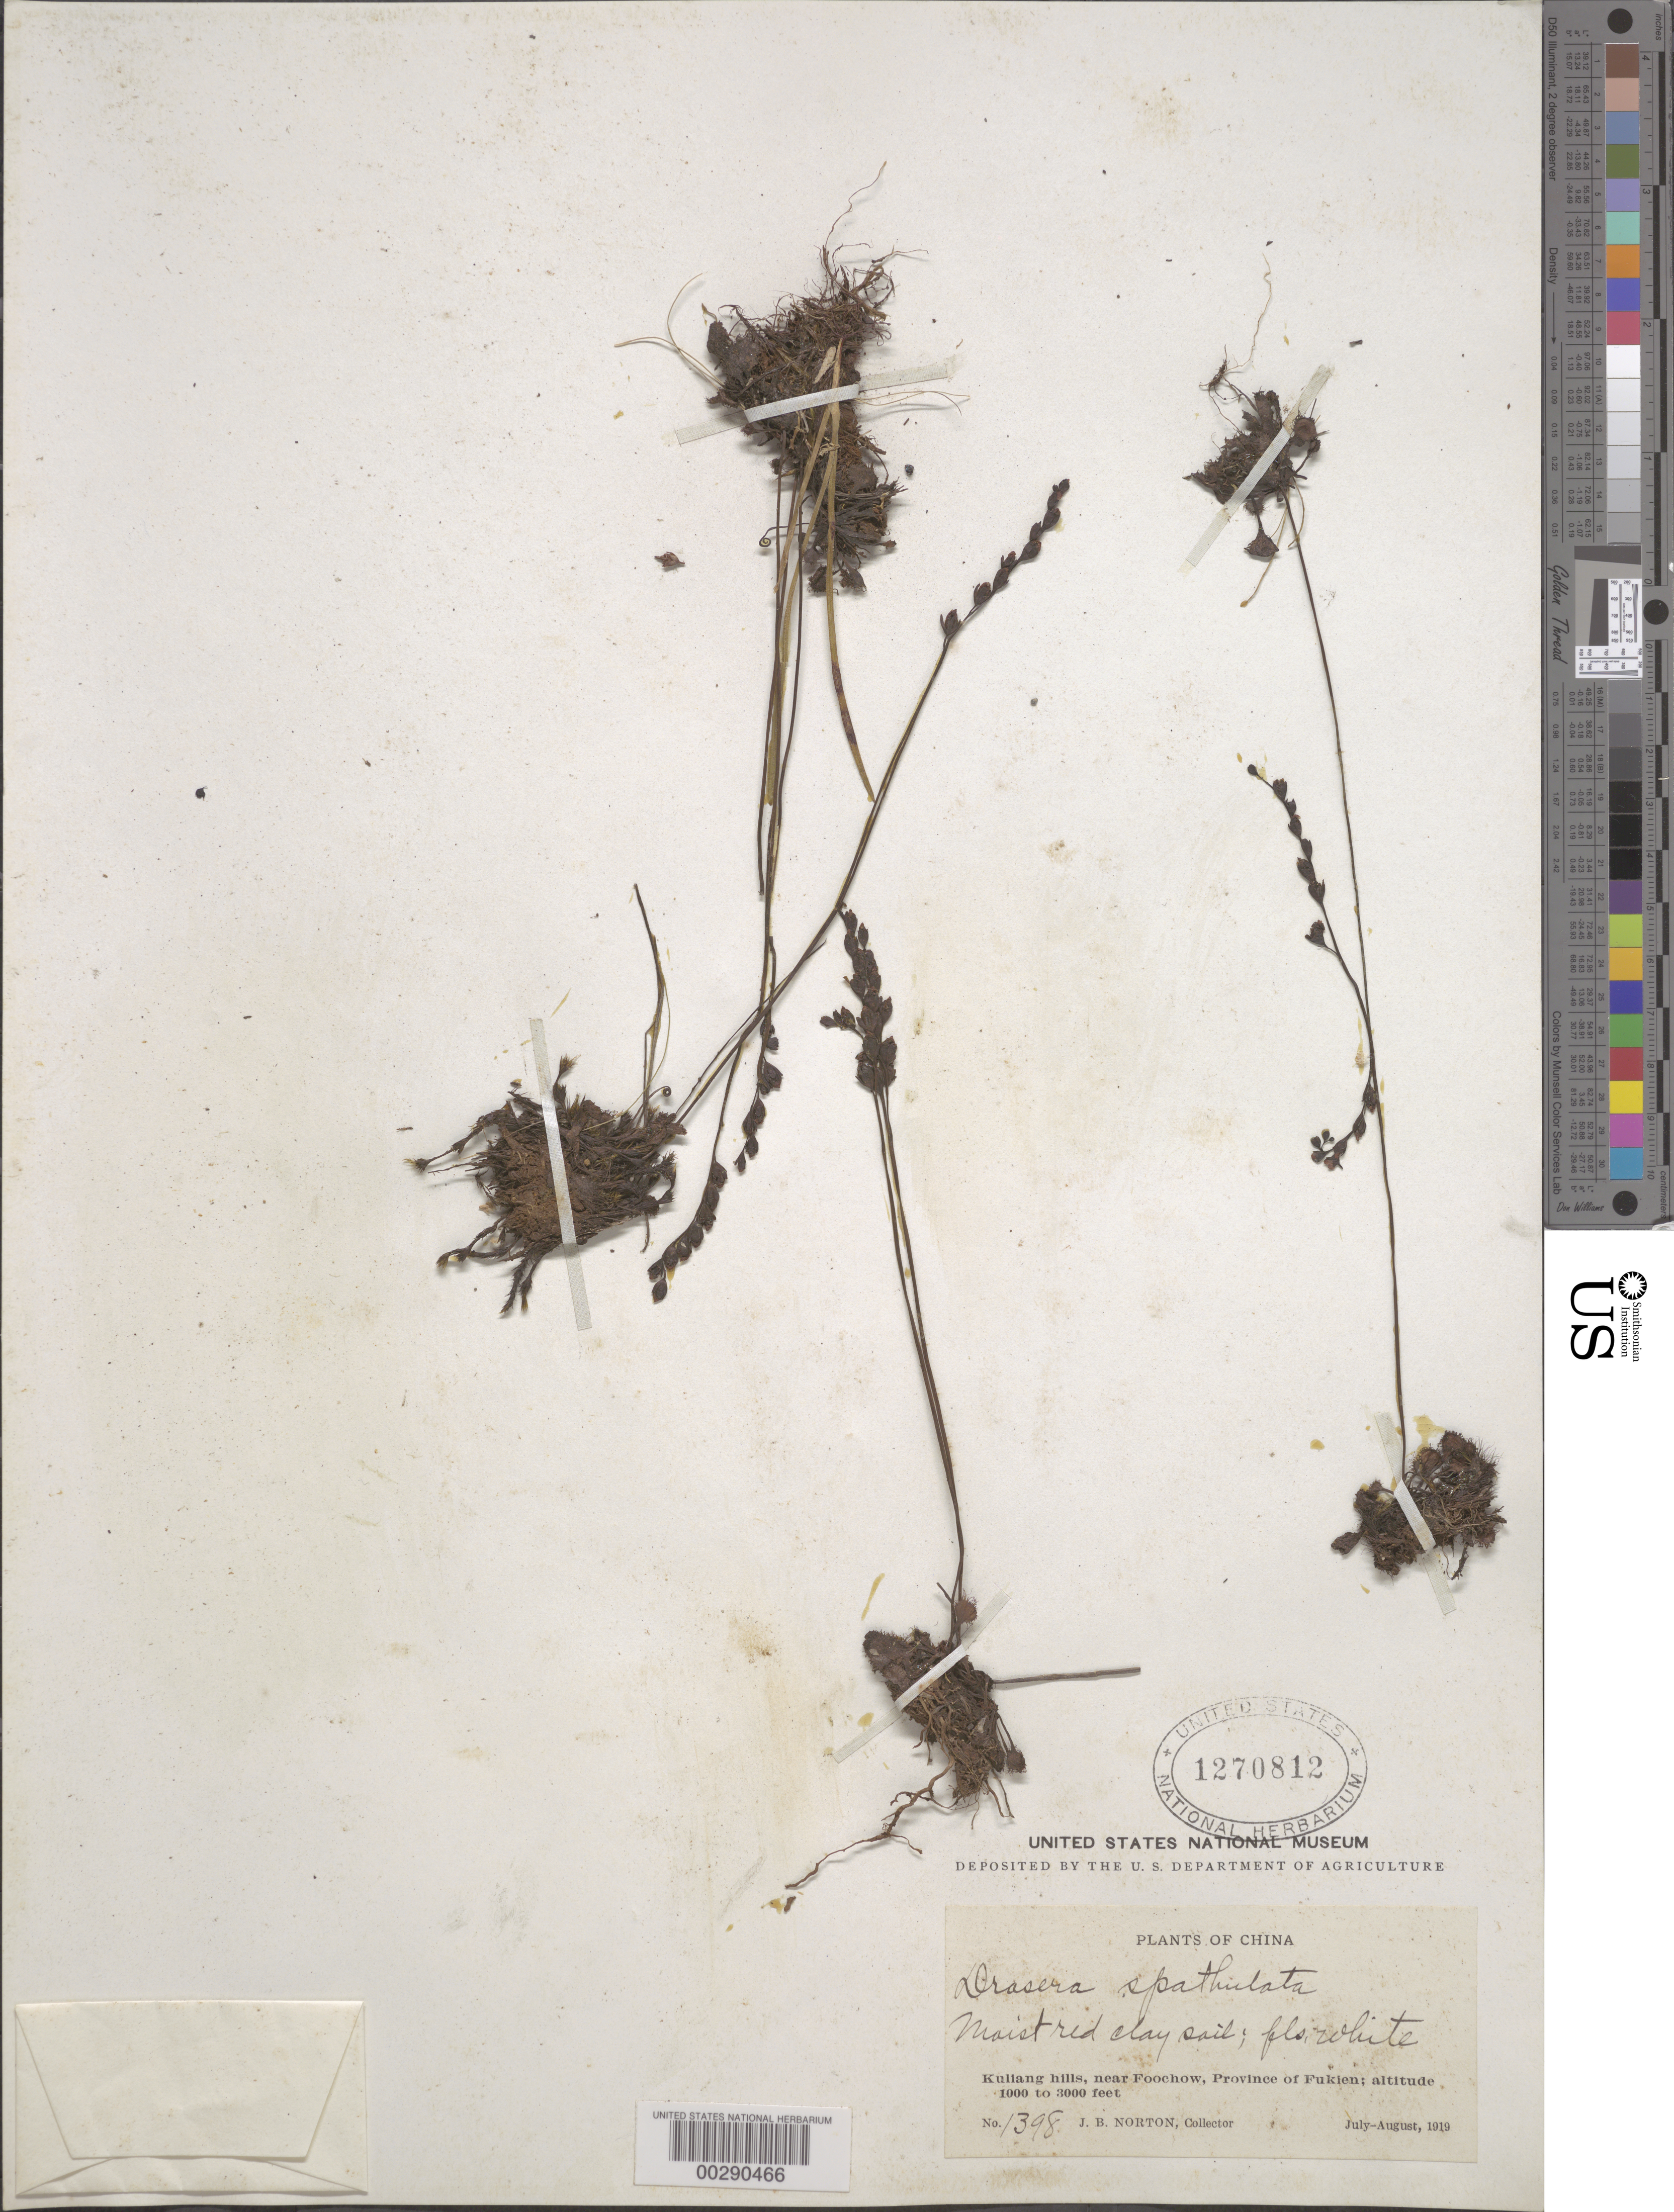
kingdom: Plantae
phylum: Tracheophyta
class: Magnoliopsida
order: Caryophyllales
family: Droseraceae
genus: Drosera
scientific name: Drosera spathulata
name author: Labill.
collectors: J. Norton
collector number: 1398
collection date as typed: Jul 1919 to -- Aug 1919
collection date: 1919-07/1919-08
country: China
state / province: Fujian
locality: Kuliang hills, near foochow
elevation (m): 305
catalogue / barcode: US 1270812